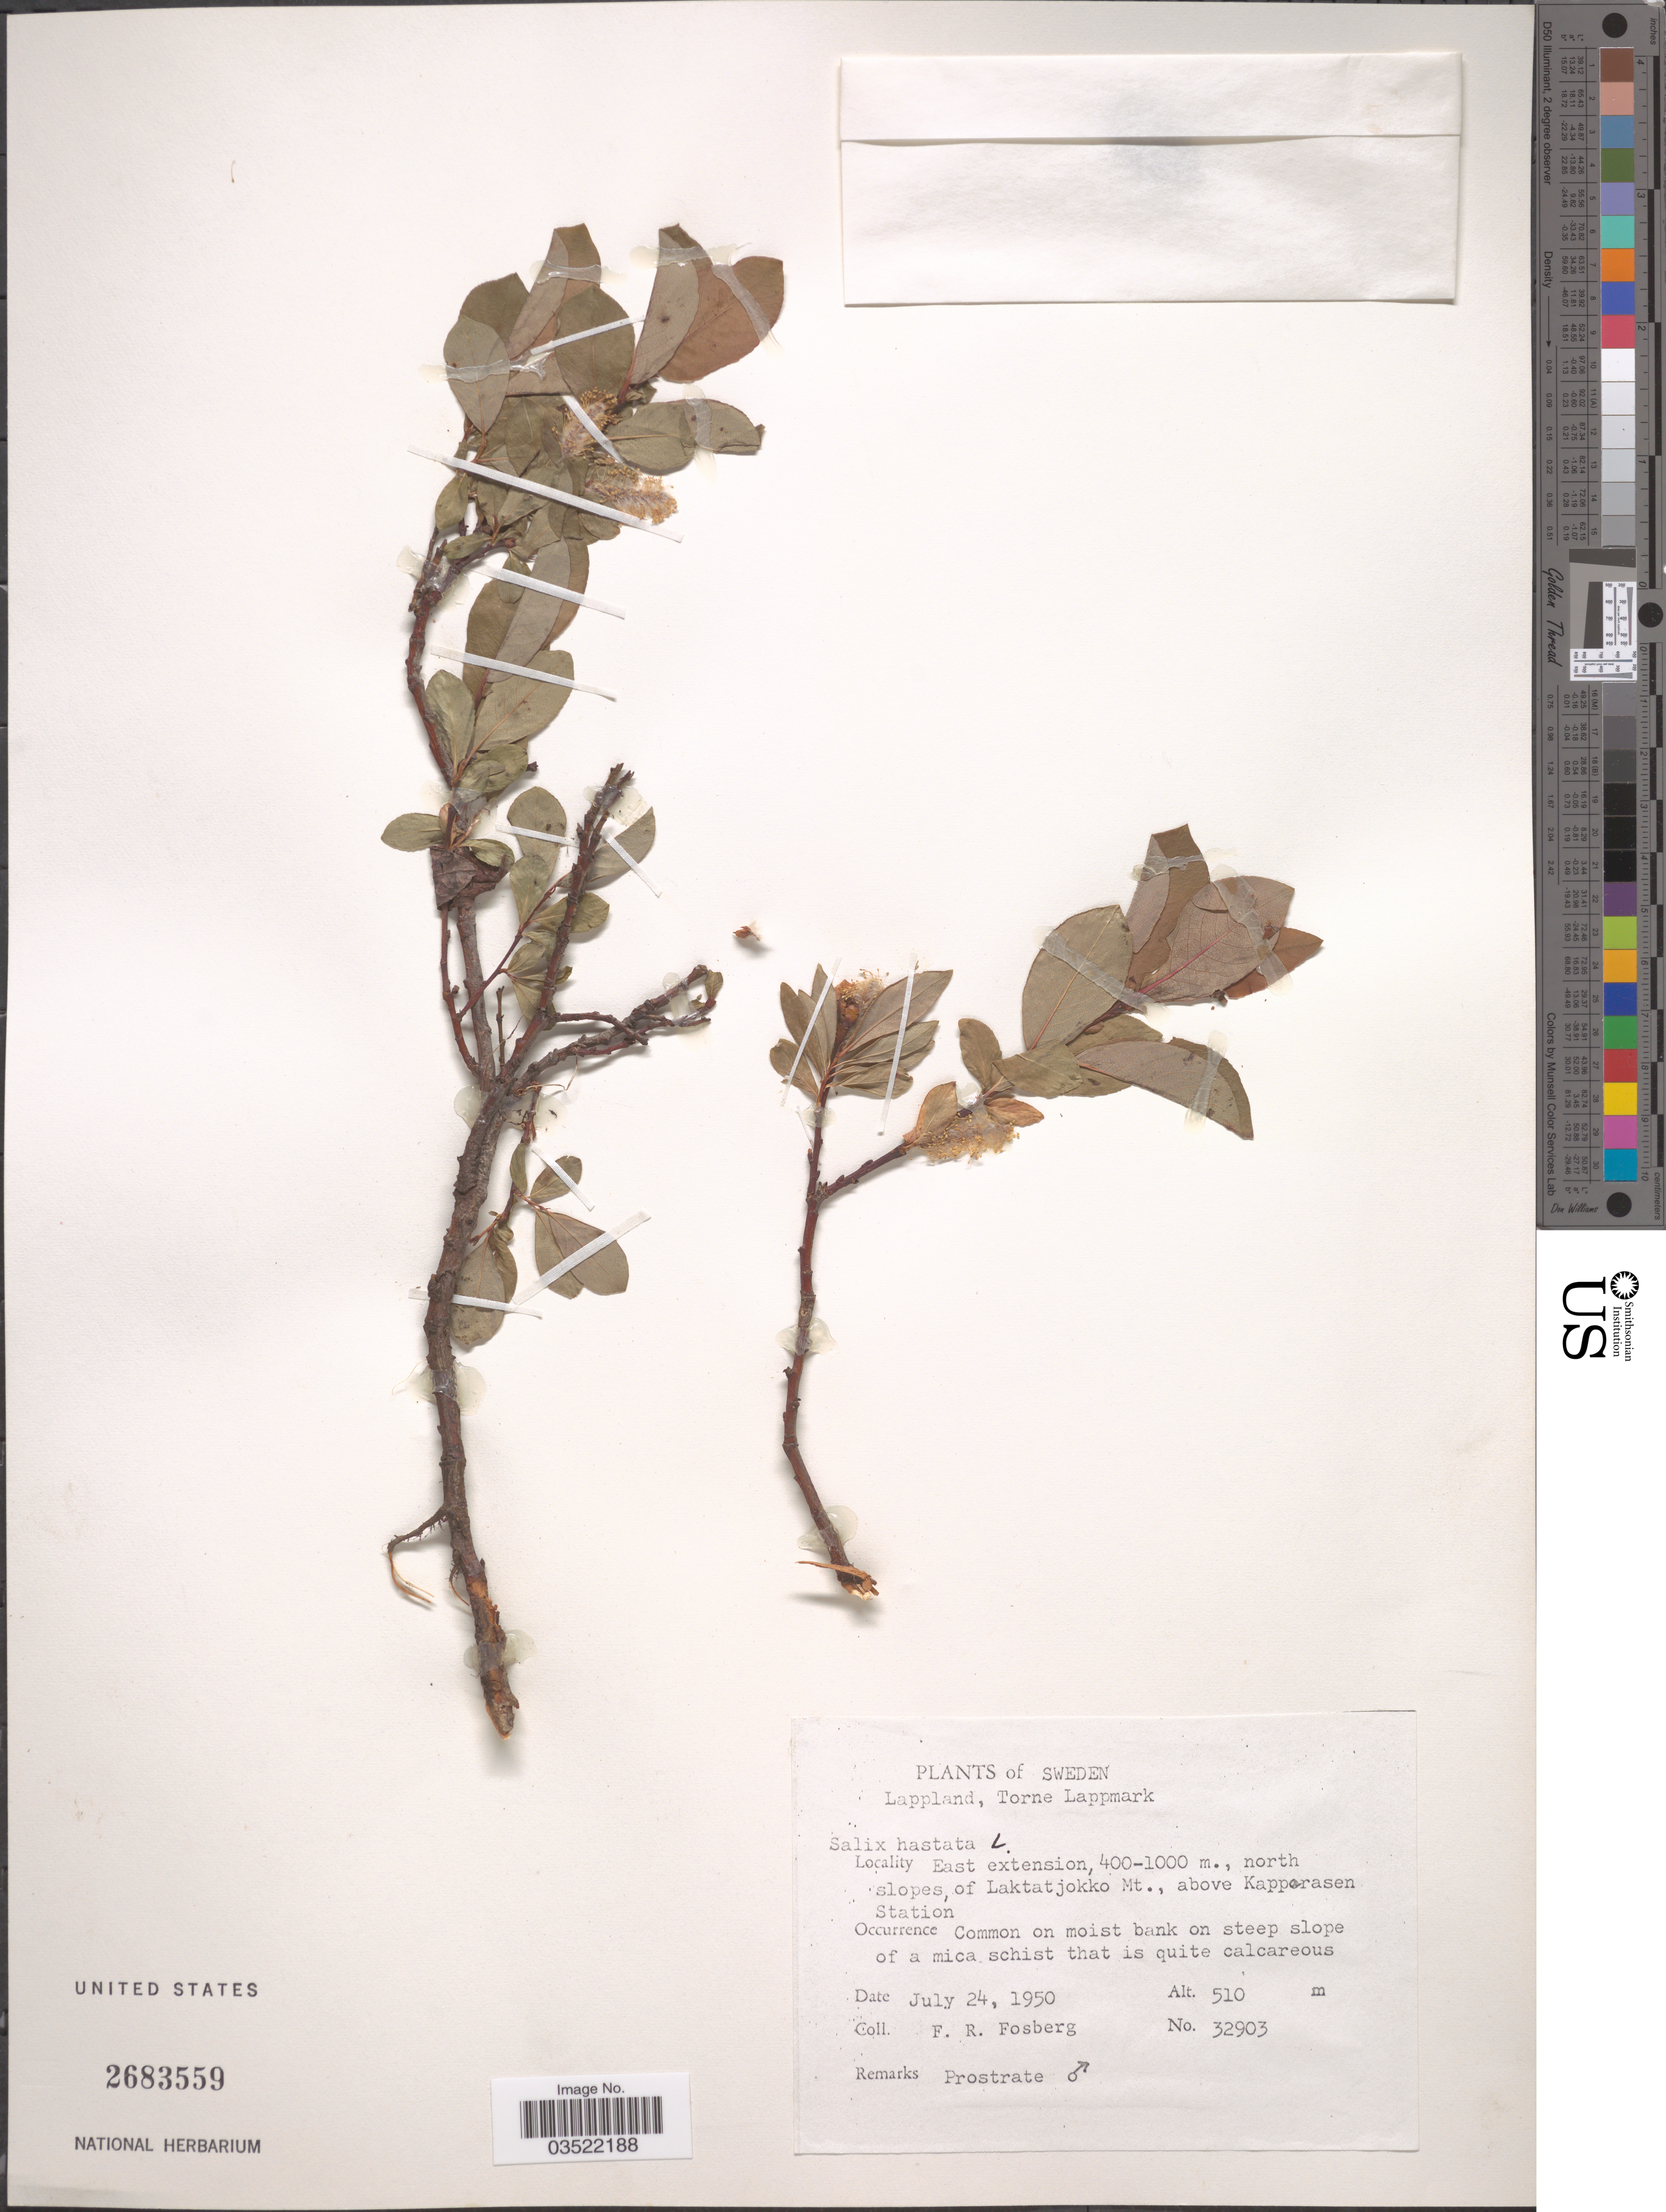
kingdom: Plantae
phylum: Tracheophyta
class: Magnoliopsida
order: Malpighiales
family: Salicaceae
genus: Salix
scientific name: Salix hastata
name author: L.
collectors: F. R. Fosberg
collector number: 32903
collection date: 1950-07-24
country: Sweden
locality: East extension, 400 -1000 m., north slopes of Laktatjokko Mt. [Låktatjåkko], above Kapparasen Station, Lappland, Torne Lappmark.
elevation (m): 510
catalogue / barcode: US 2683559